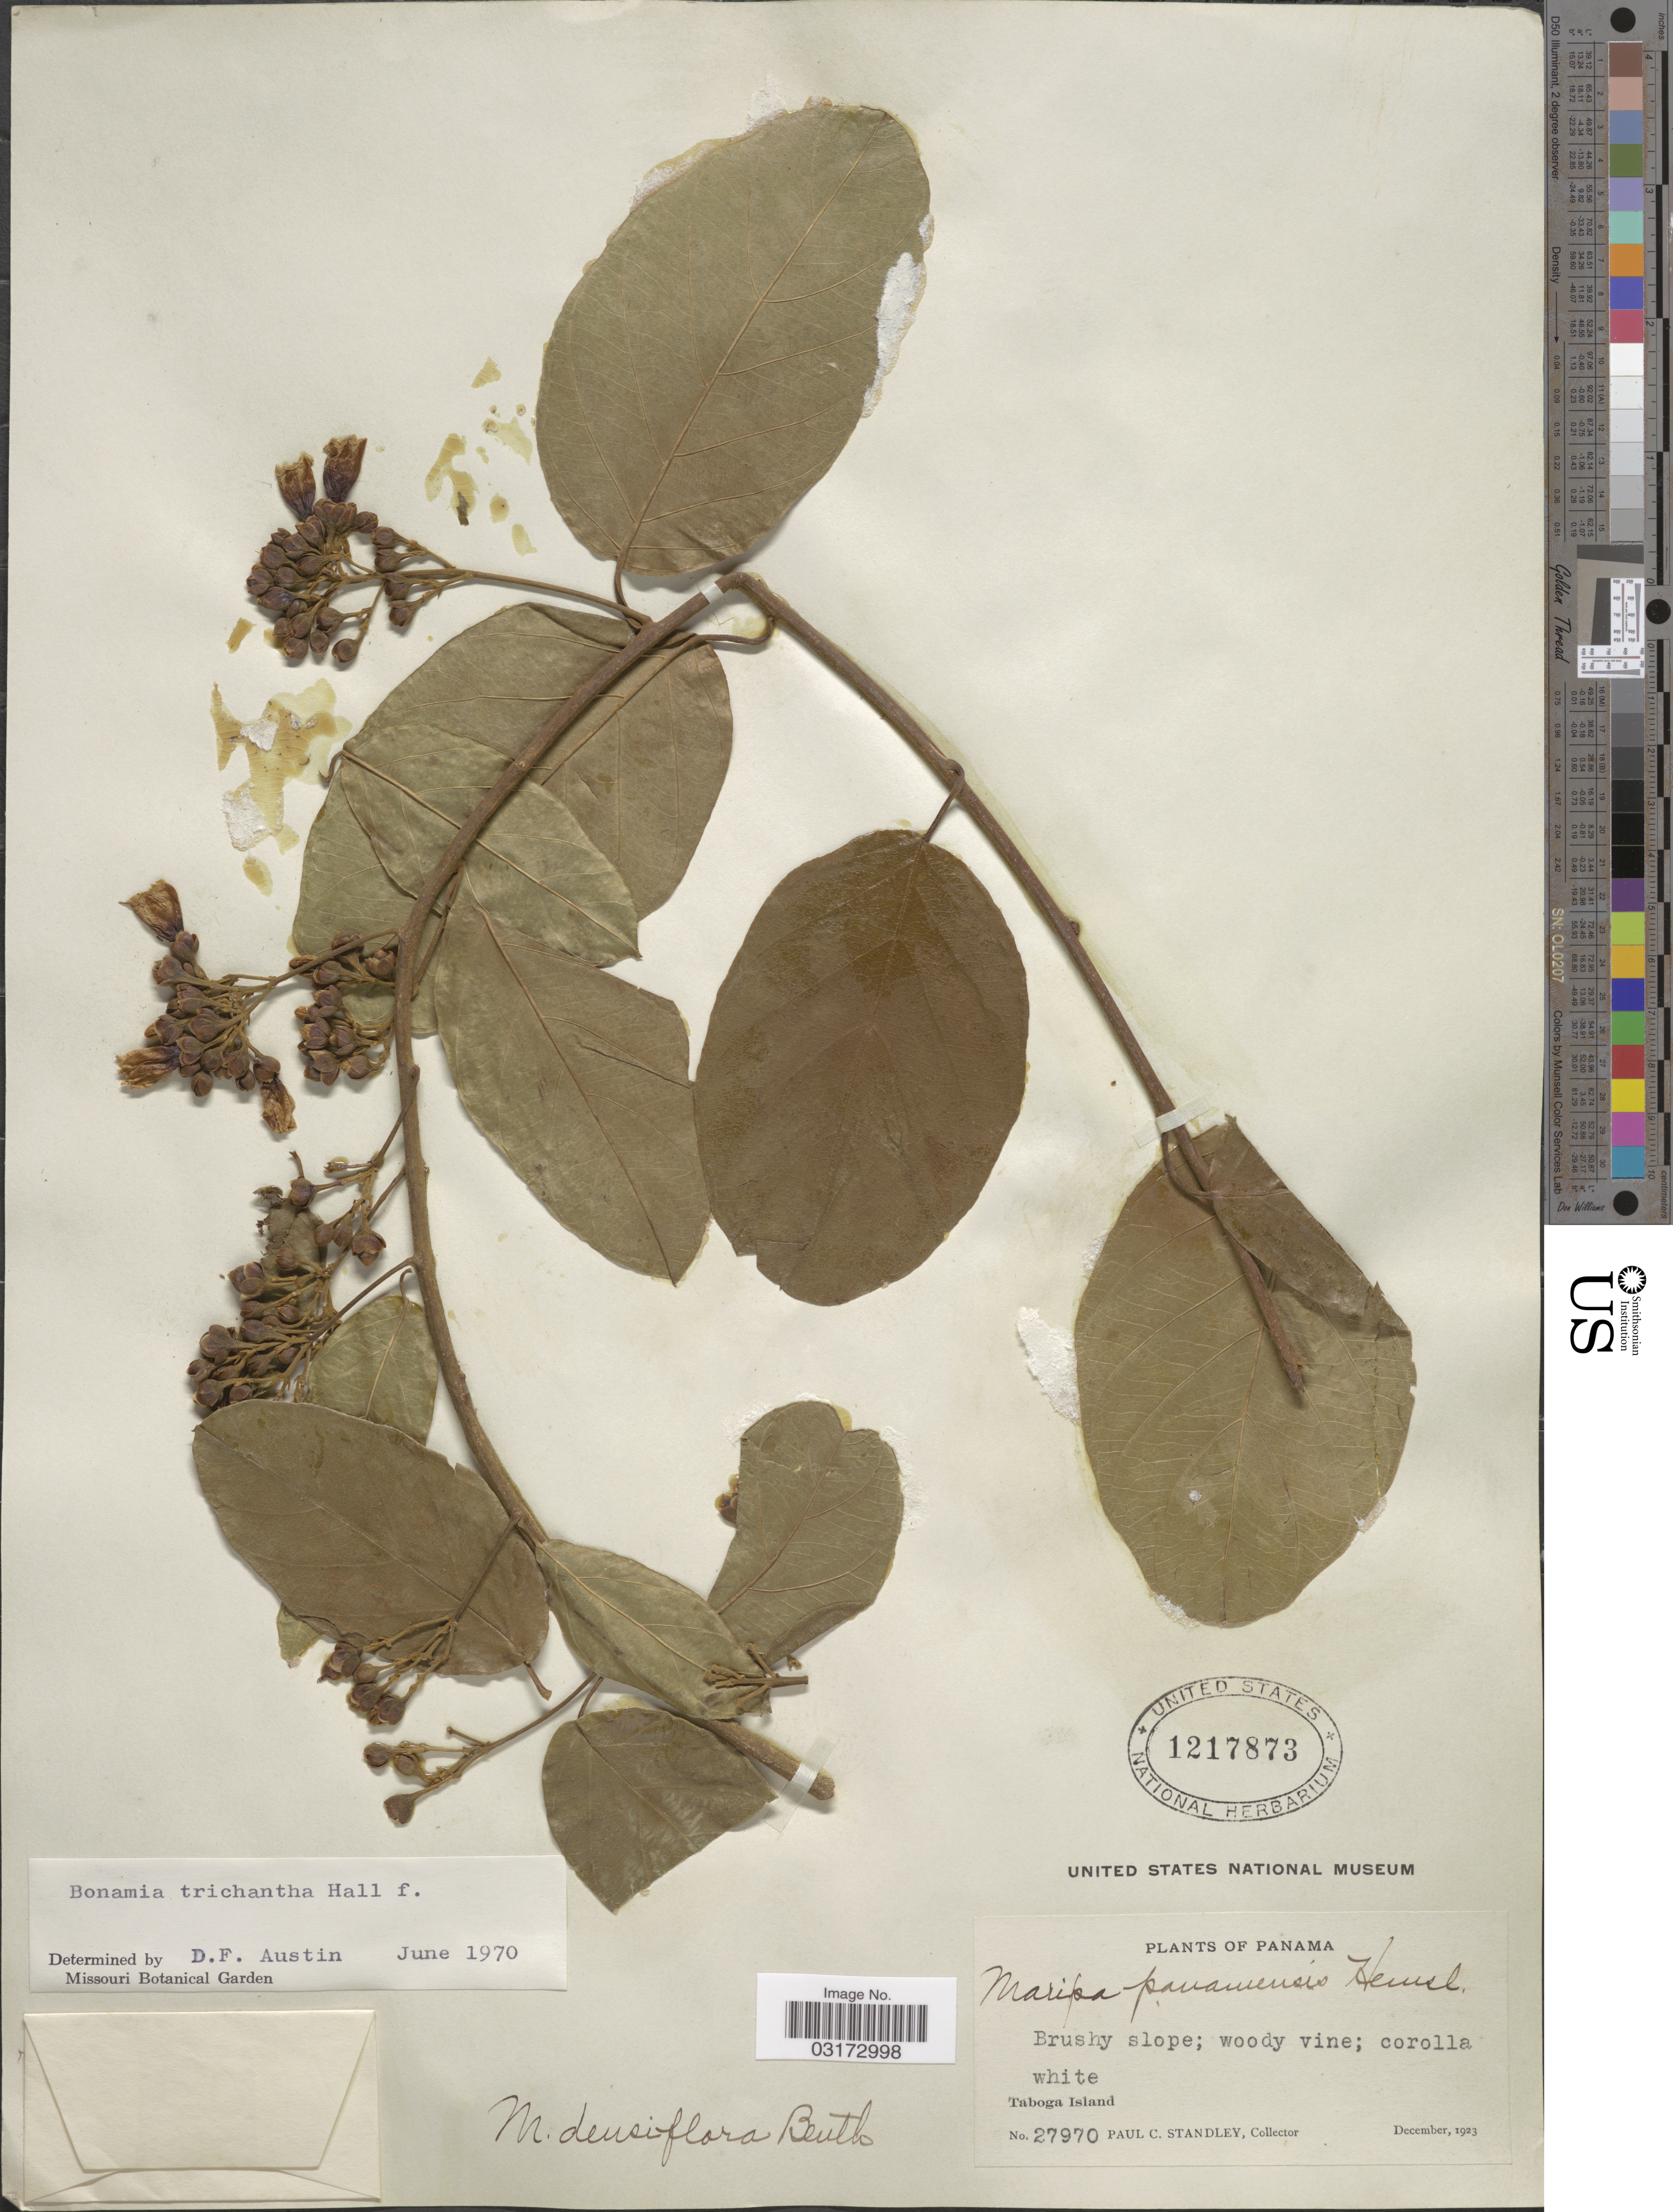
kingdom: Plantae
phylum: Tracheophyta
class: Magnoliopsida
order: Solanales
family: Convolvulaceae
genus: Bonamia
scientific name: Bonamia trichantha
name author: Hallier f.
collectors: P. C. Standley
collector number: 27970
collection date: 1923-12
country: Panama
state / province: Panamá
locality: Taboga Island.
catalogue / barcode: US 1217873